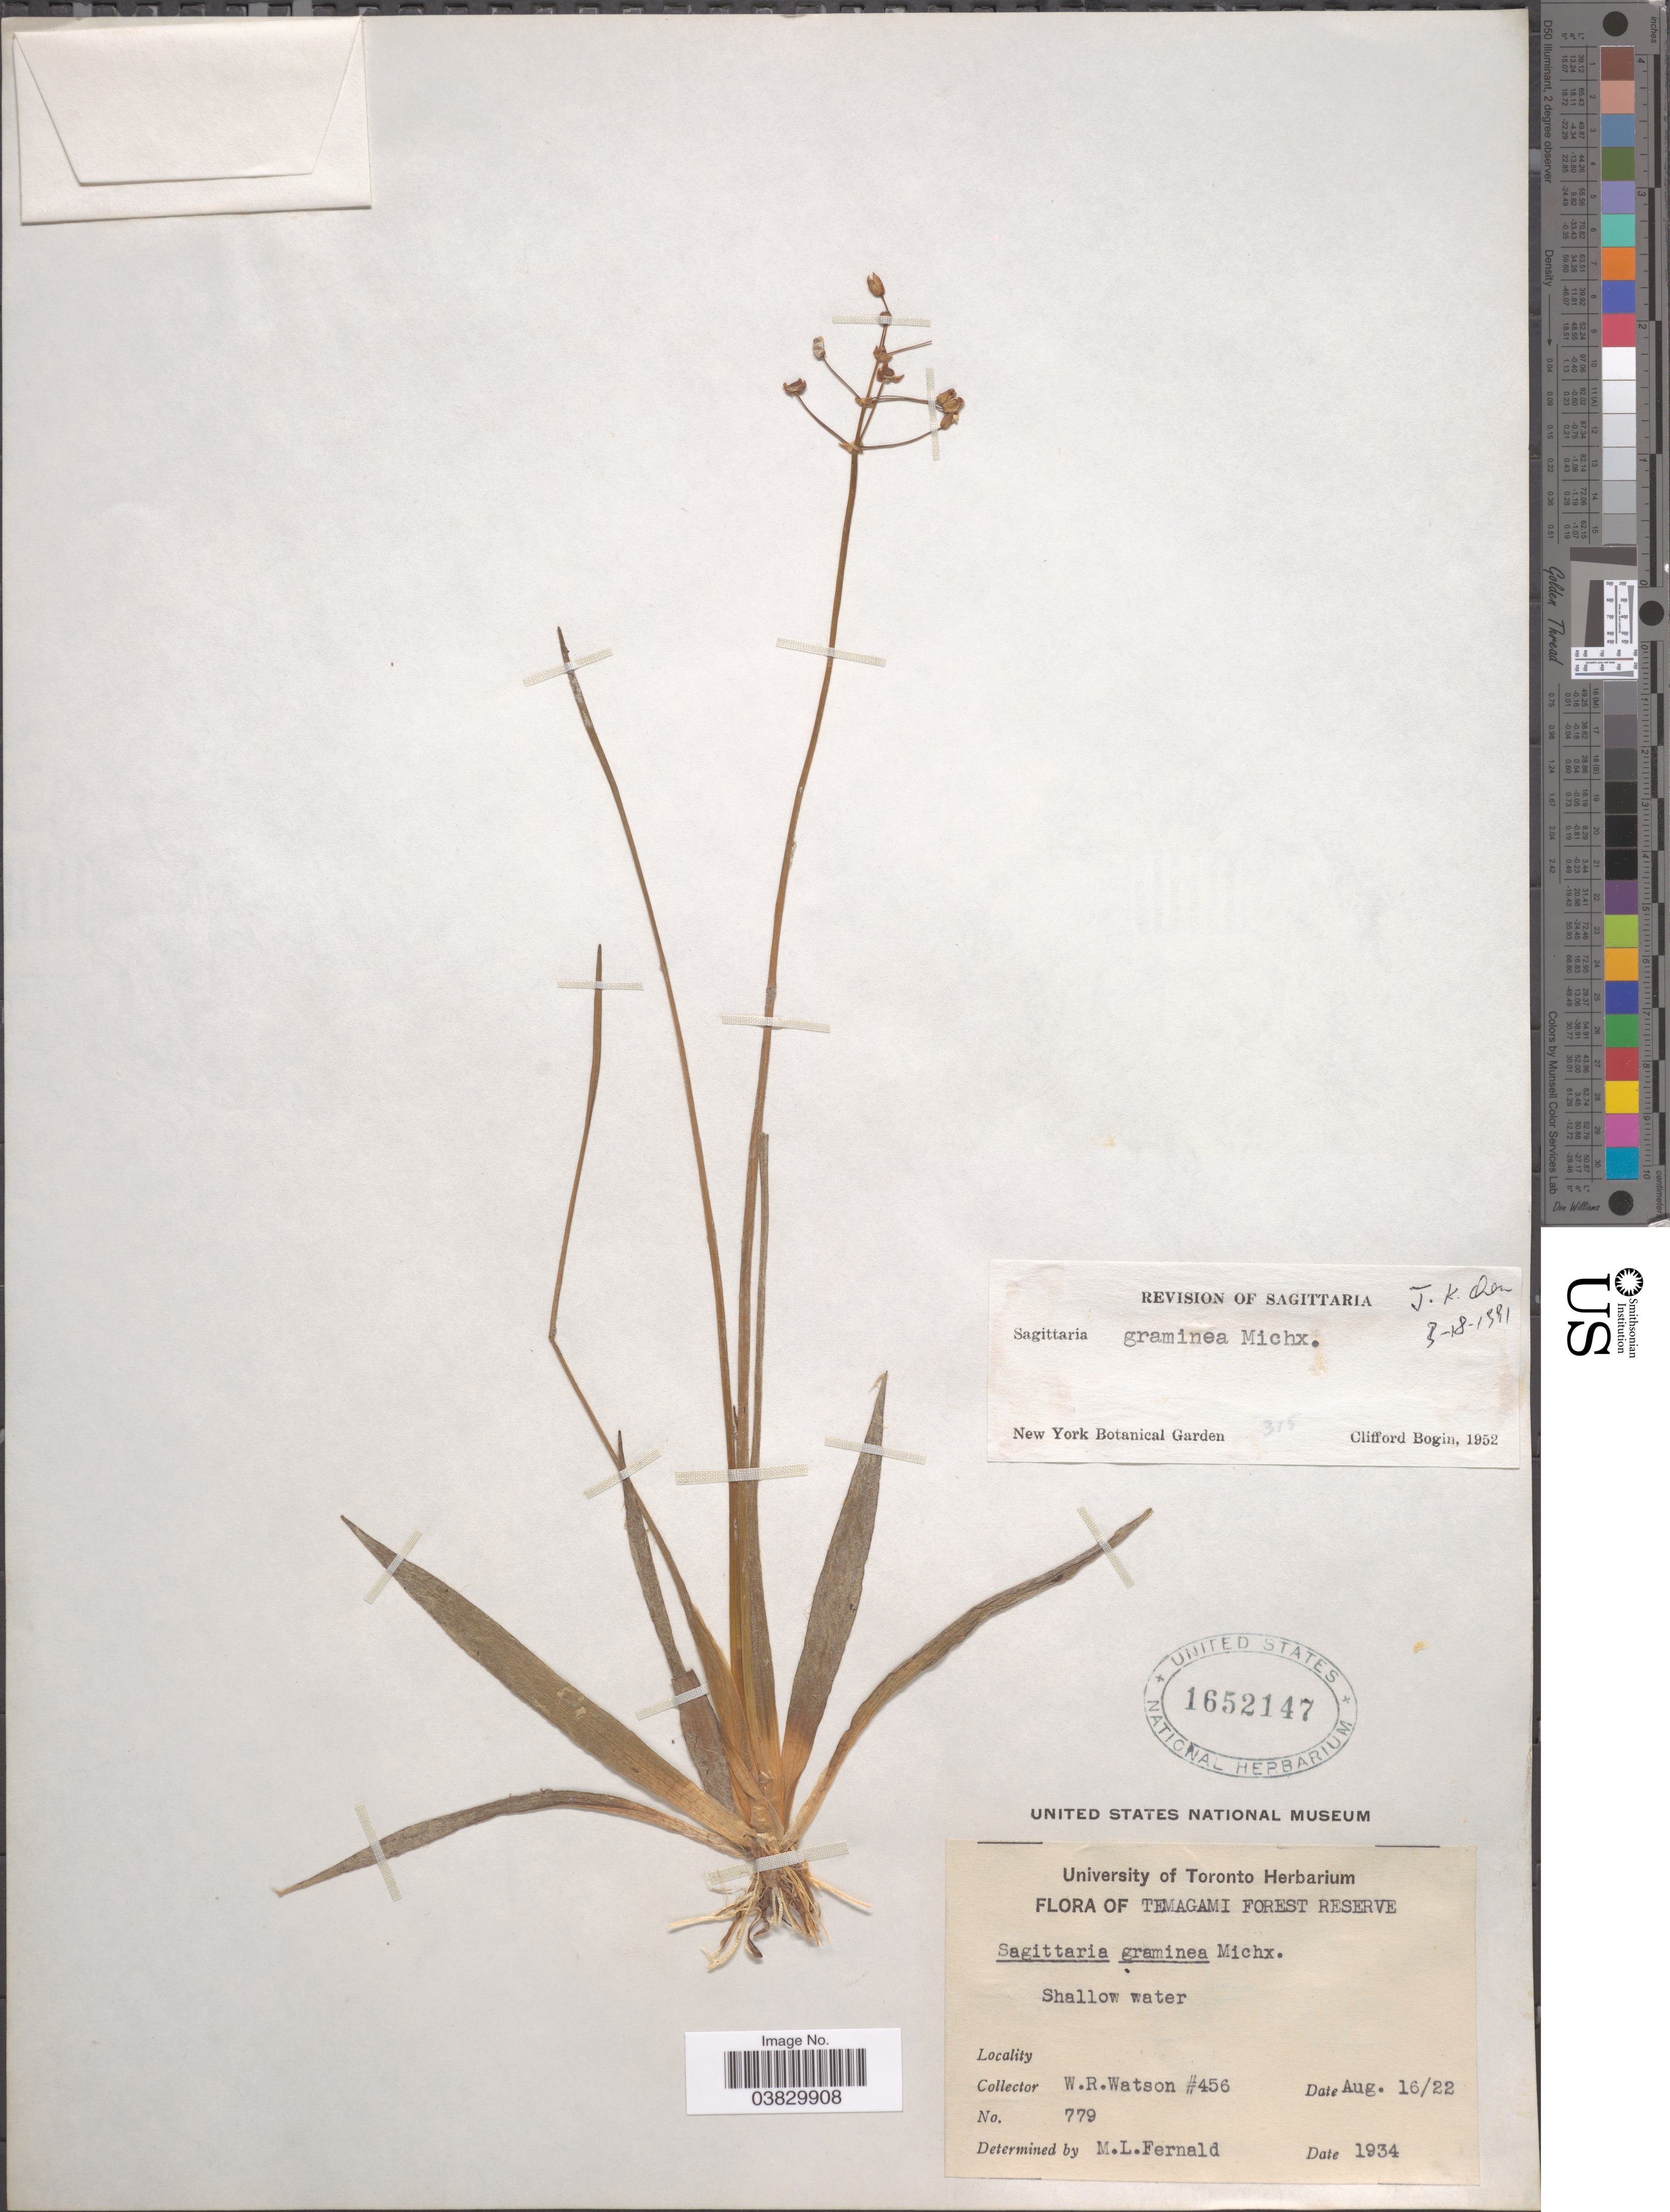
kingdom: Plantae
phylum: Tracheophyta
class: Liliopsida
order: Alismatales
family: Alismataceae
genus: Sagittaria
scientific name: Sagittaria graminea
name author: Michx.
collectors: W. R. Watson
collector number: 456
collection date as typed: Transcribed d/m/y: 16/8/22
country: Canada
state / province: Ontario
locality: Temagami Forest Reserve. Shallow water.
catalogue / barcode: US 1652147